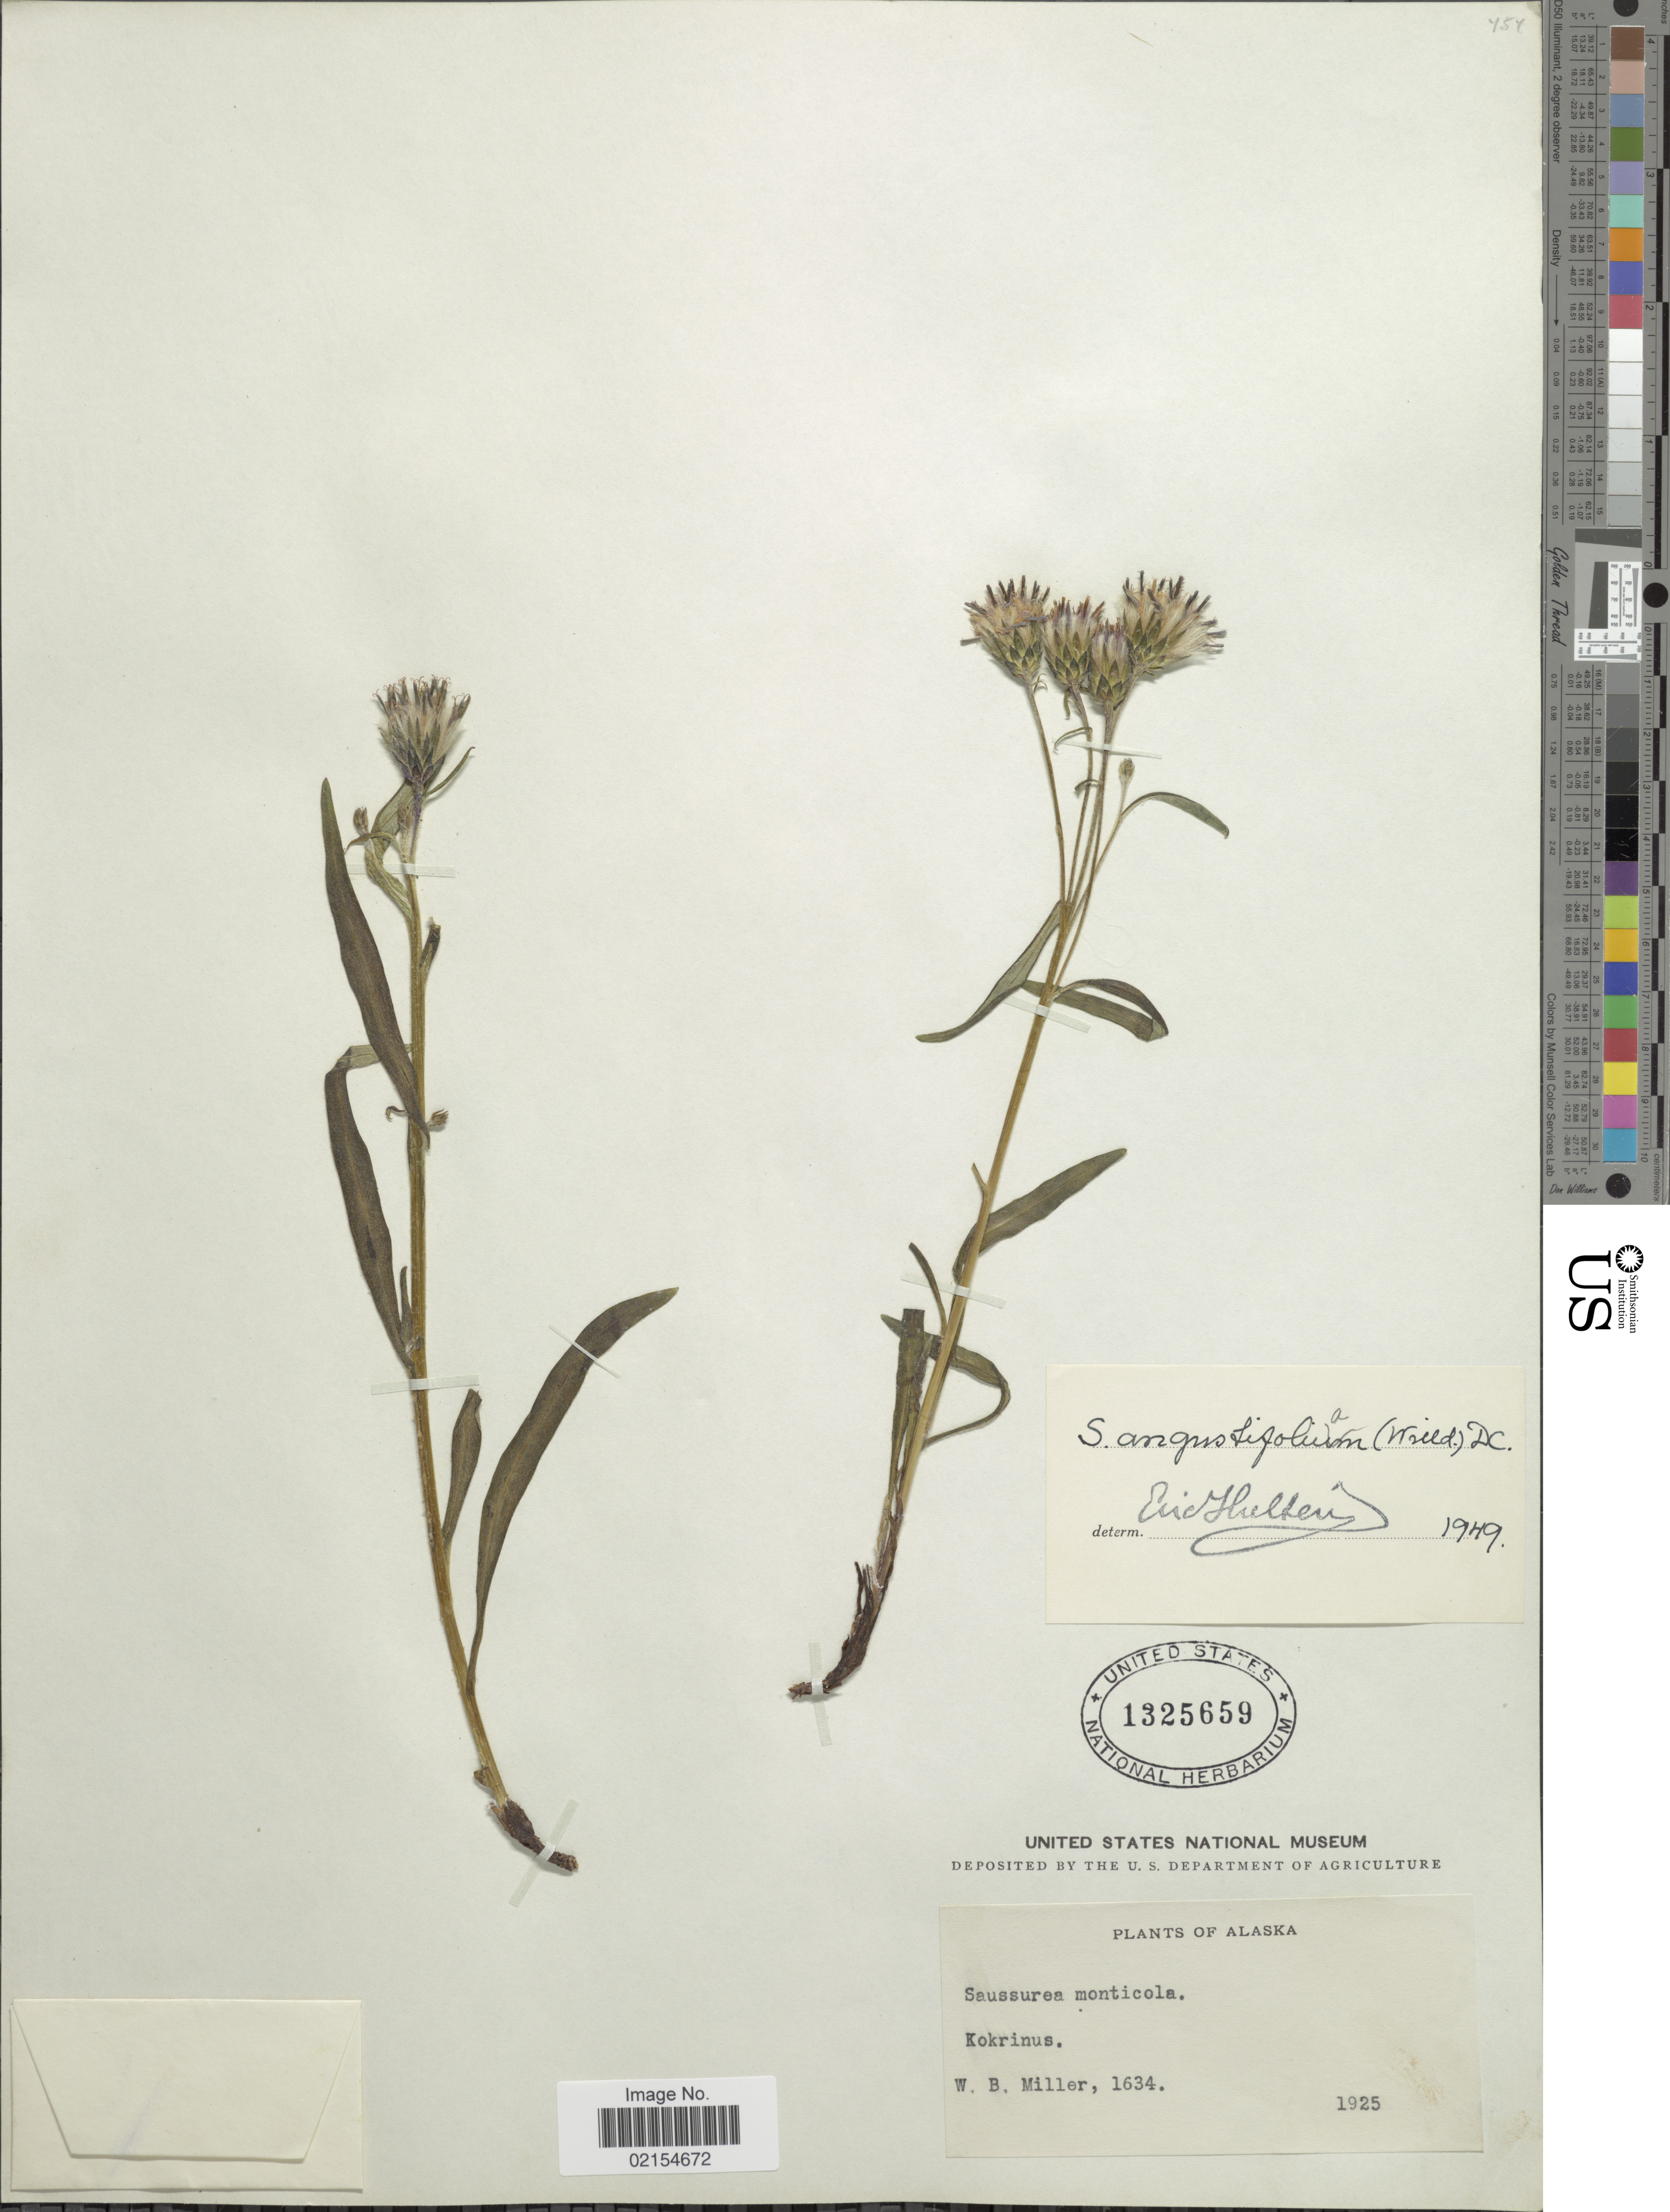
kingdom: Plantae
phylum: Tracheophyta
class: Magnoliopsida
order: Asterales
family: Asteraceae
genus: Saussurea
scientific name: Saussurea angustifolia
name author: (L.) DC.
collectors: W. Miller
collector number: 1625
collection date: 1925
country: United States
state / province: Alaska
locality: Kokrinus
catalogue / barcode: US 1325659